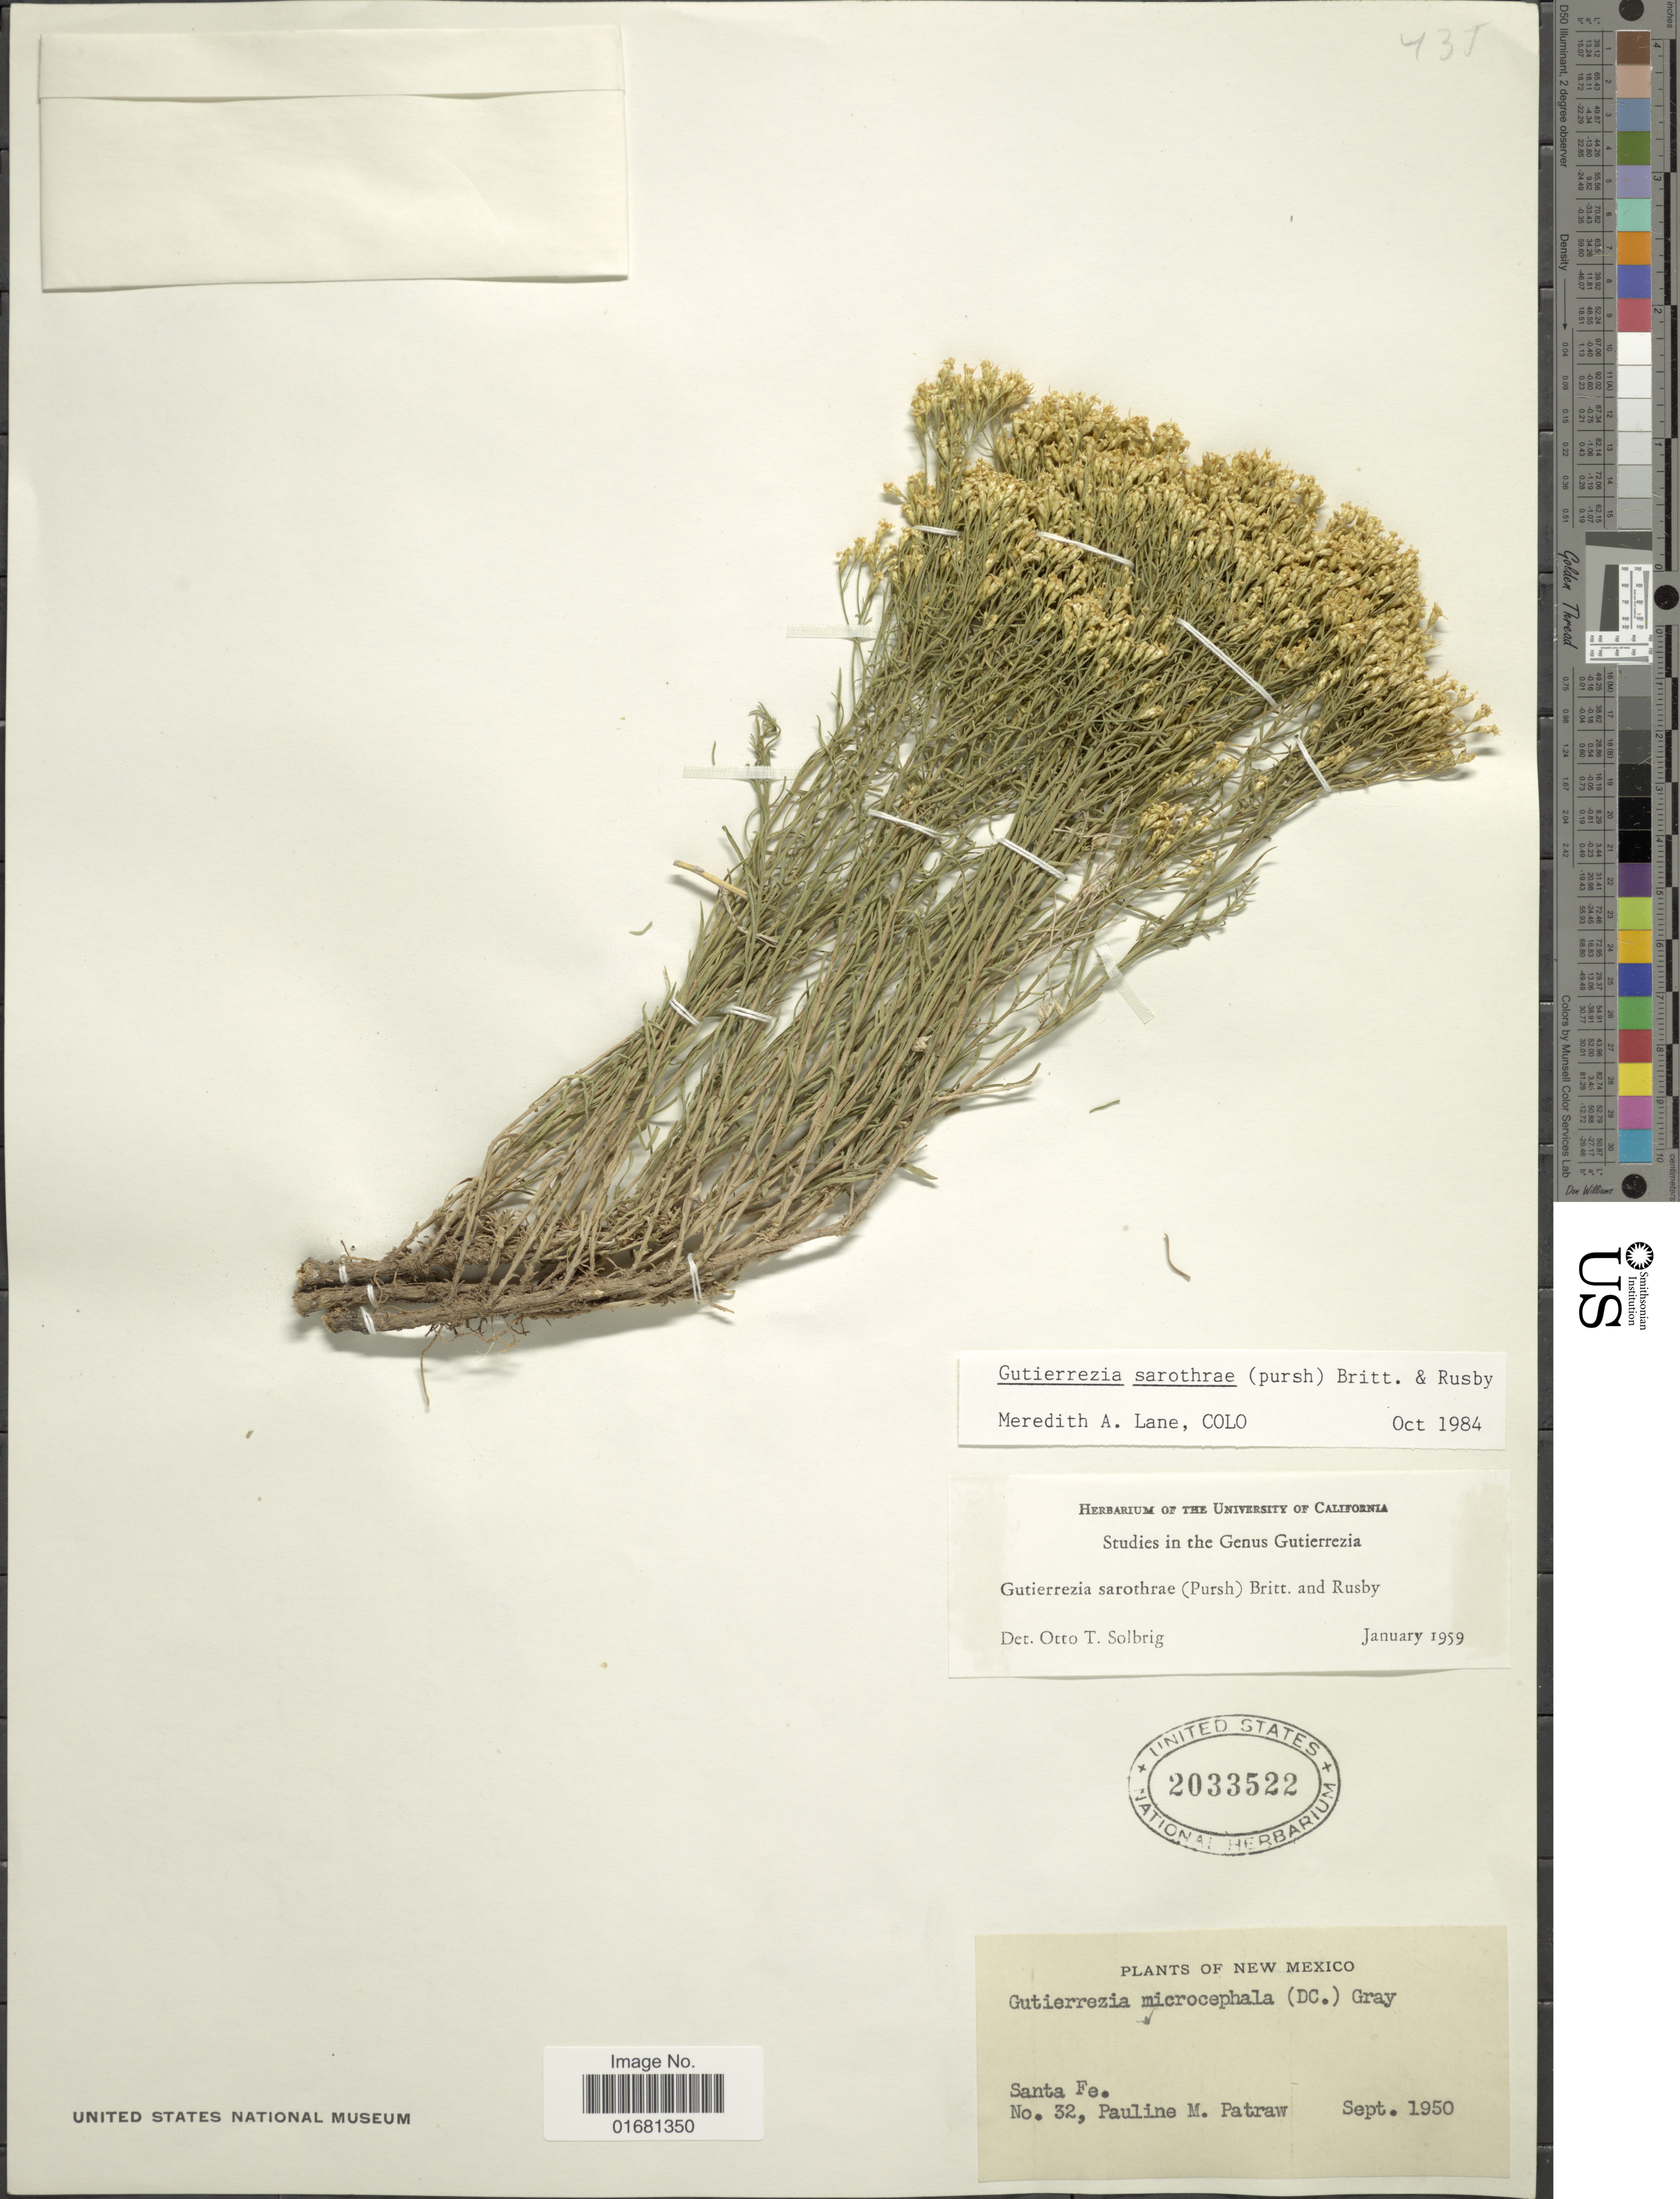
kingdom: Plantae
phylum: Tracheophyta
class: Magnoliopsida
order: Asterales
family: Asteraceae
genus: Gutierrezia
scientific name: Gutierrezia sarothrae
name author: (Pursh) Britton & Rusby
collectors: P. Patraw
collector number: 32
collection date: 1950-09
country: United States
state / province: New Mexico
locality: Santa Fe.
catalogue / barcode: US 2033522